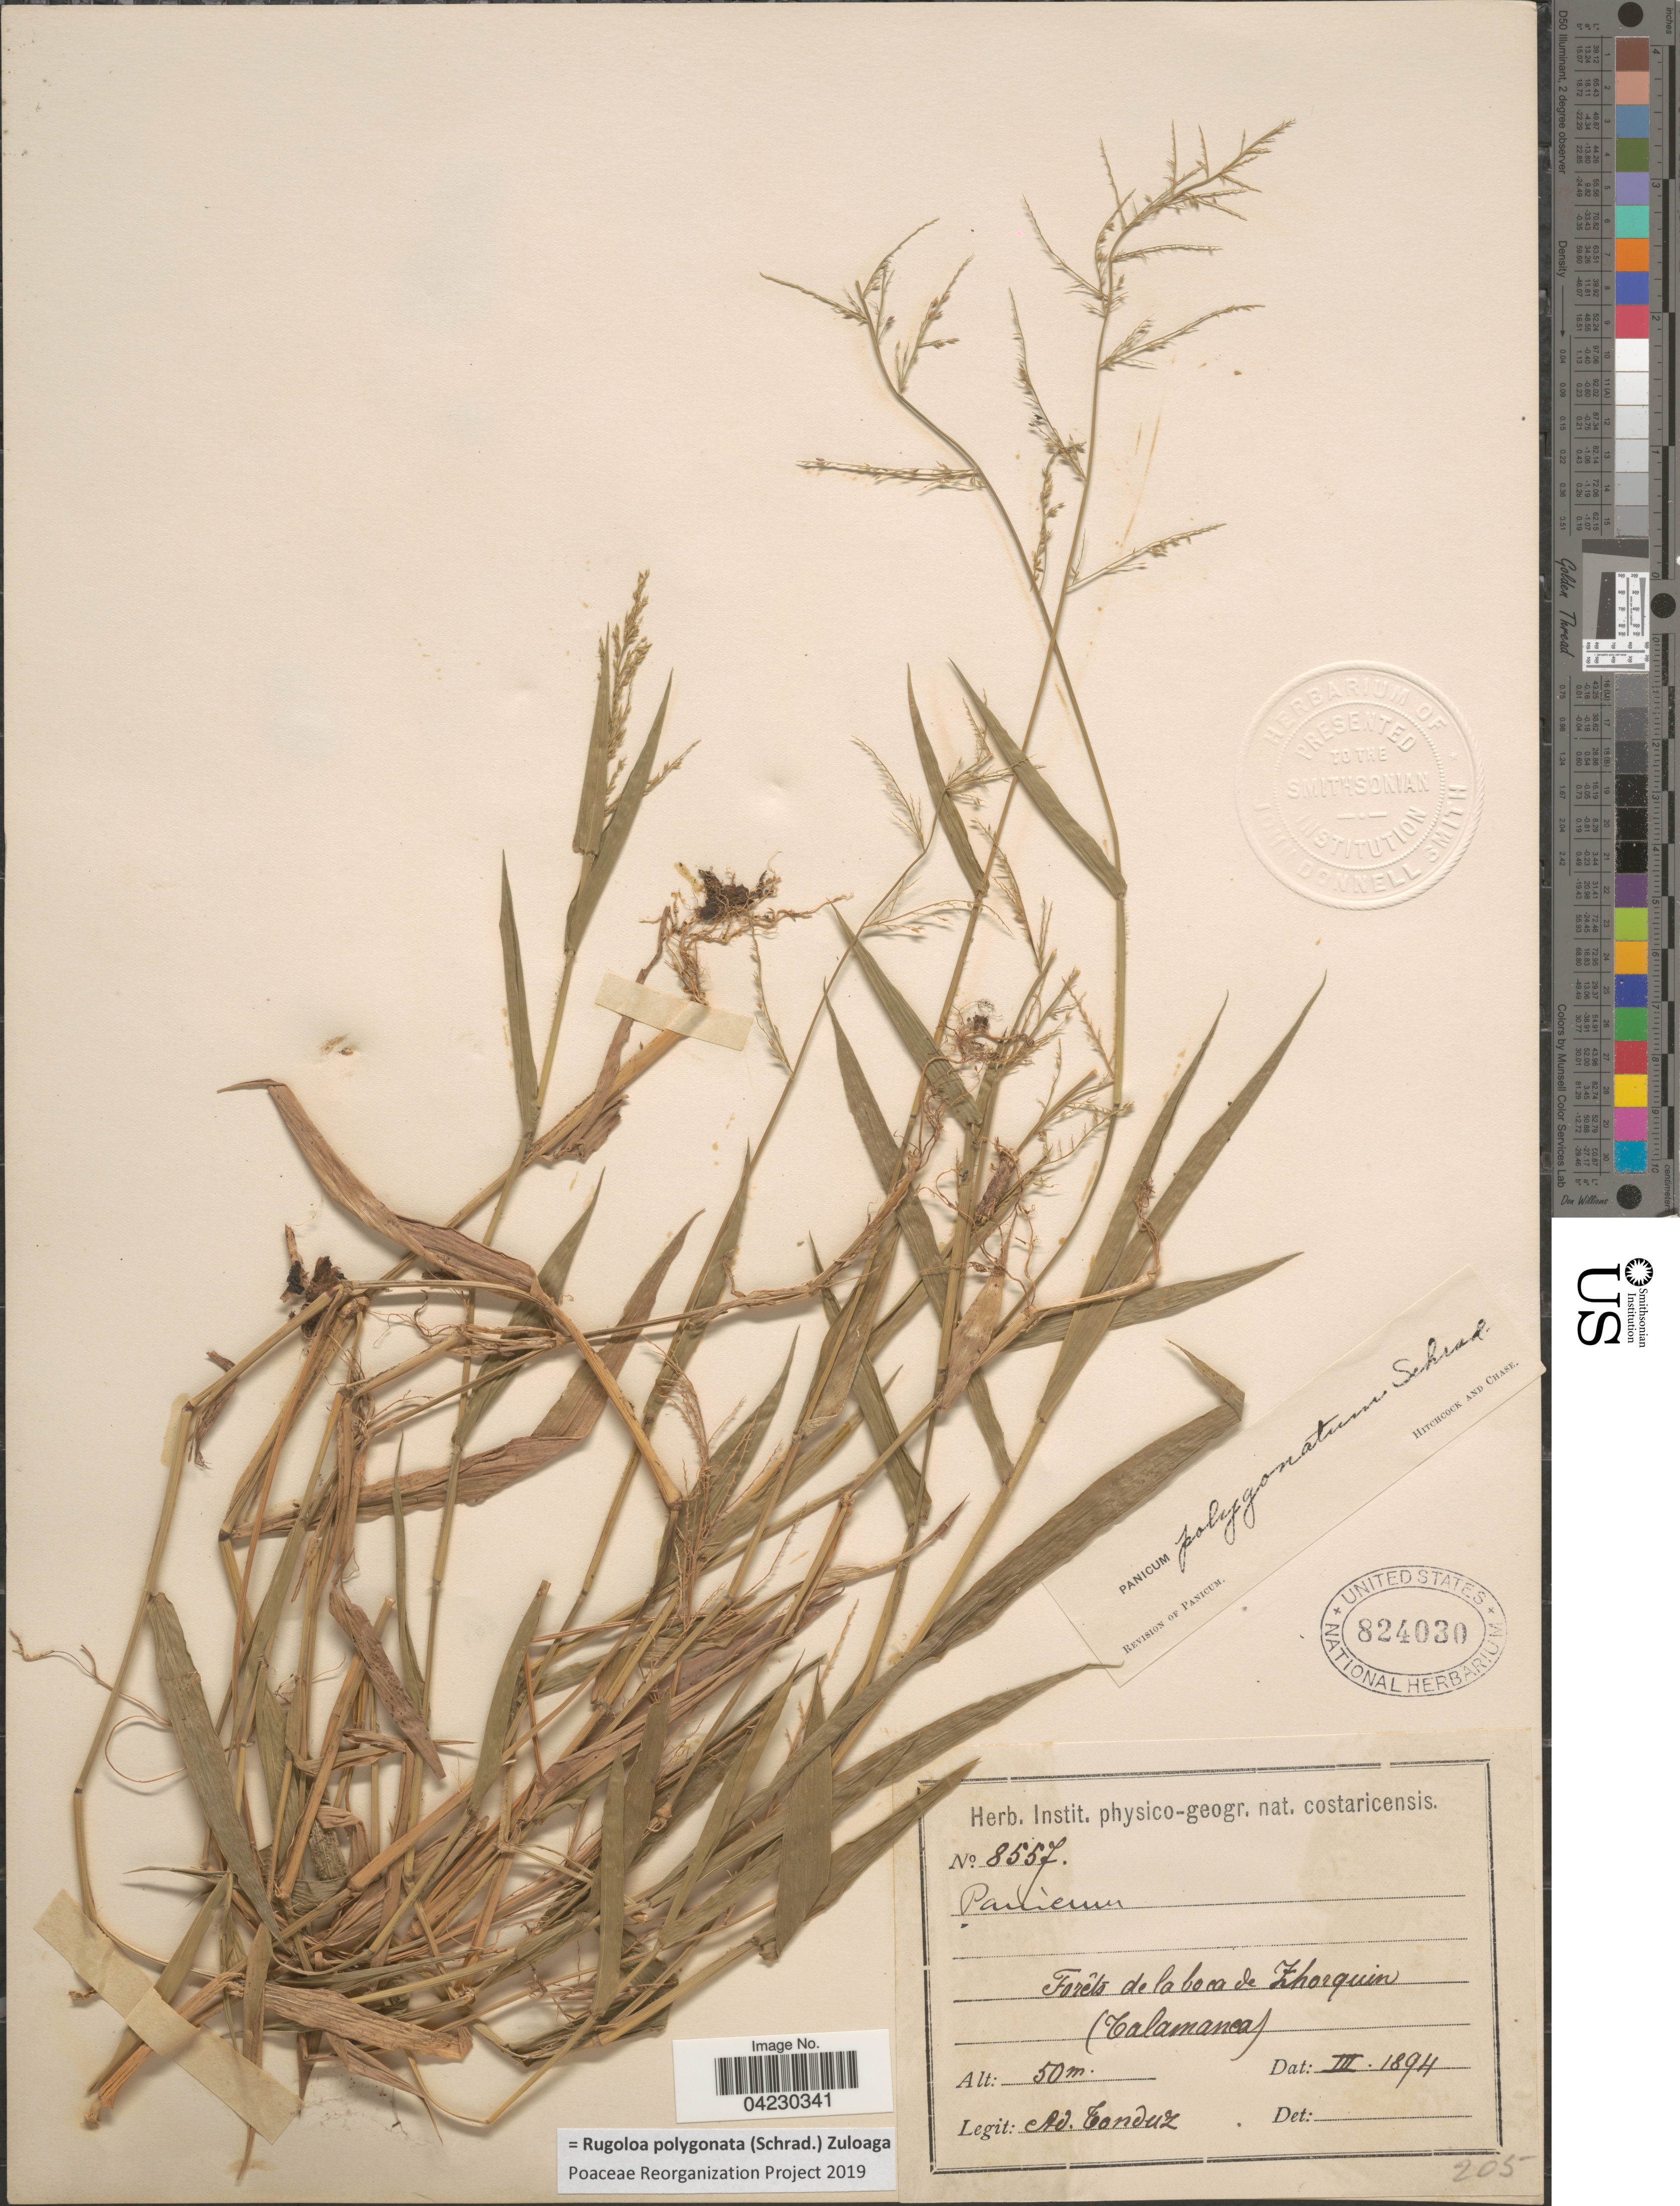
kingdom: Plantae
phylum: Tracheophyta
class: Liliopsida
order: Poales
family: Poaceae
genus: Rugoloa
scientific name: Rugoloa polygonata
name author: (Schrad.) Zuloaga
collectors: A. Tonduz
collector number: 8557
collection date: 1894-03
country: Costa Rica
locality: Forêts de la boca de Zhorquin. (Talamanca).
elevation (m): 50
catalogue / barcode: US 824030